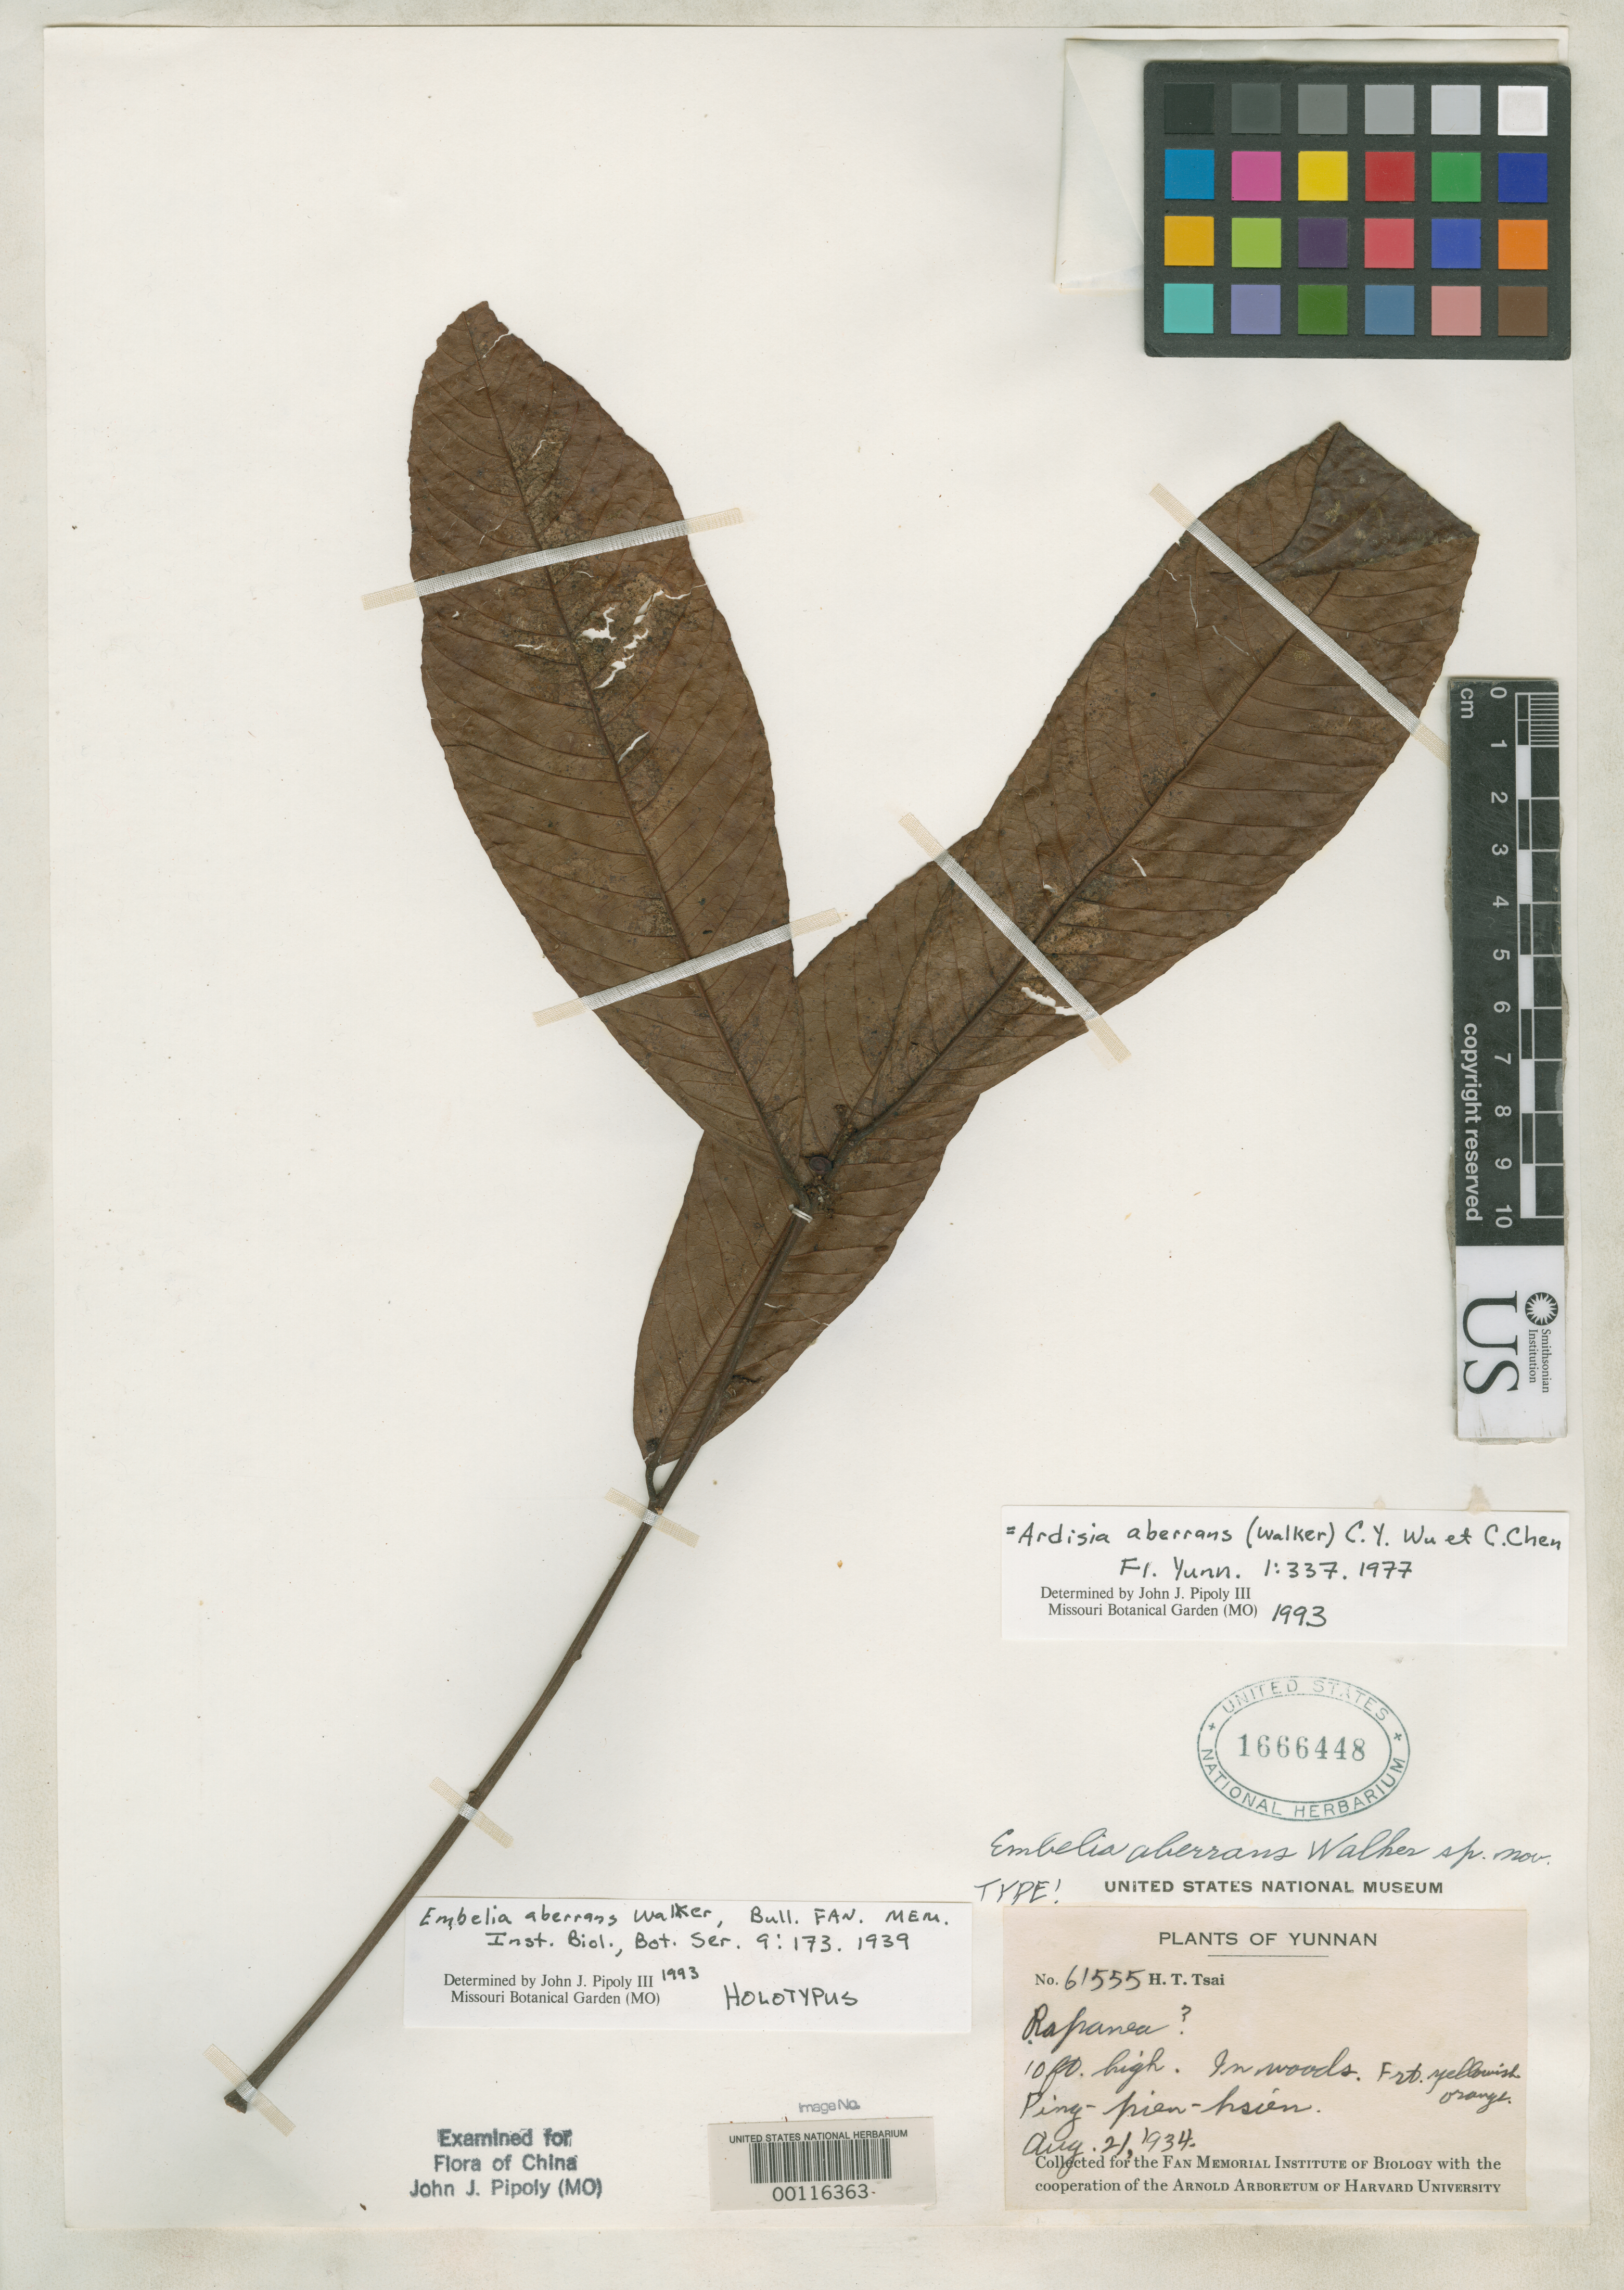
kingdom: Plantae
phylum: Tracheophyta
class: Magnoliopsida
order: Ericales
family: Primulaceae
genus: Embelia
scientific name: Embelia aberrans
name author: E. Walker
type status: Holotype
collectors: H. Tsai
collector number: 61555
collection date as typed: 21 Aug 1934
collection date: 1934-08-21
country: China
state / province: Yunnan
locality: Ping-pien-hsien.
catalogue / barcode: US 1666448